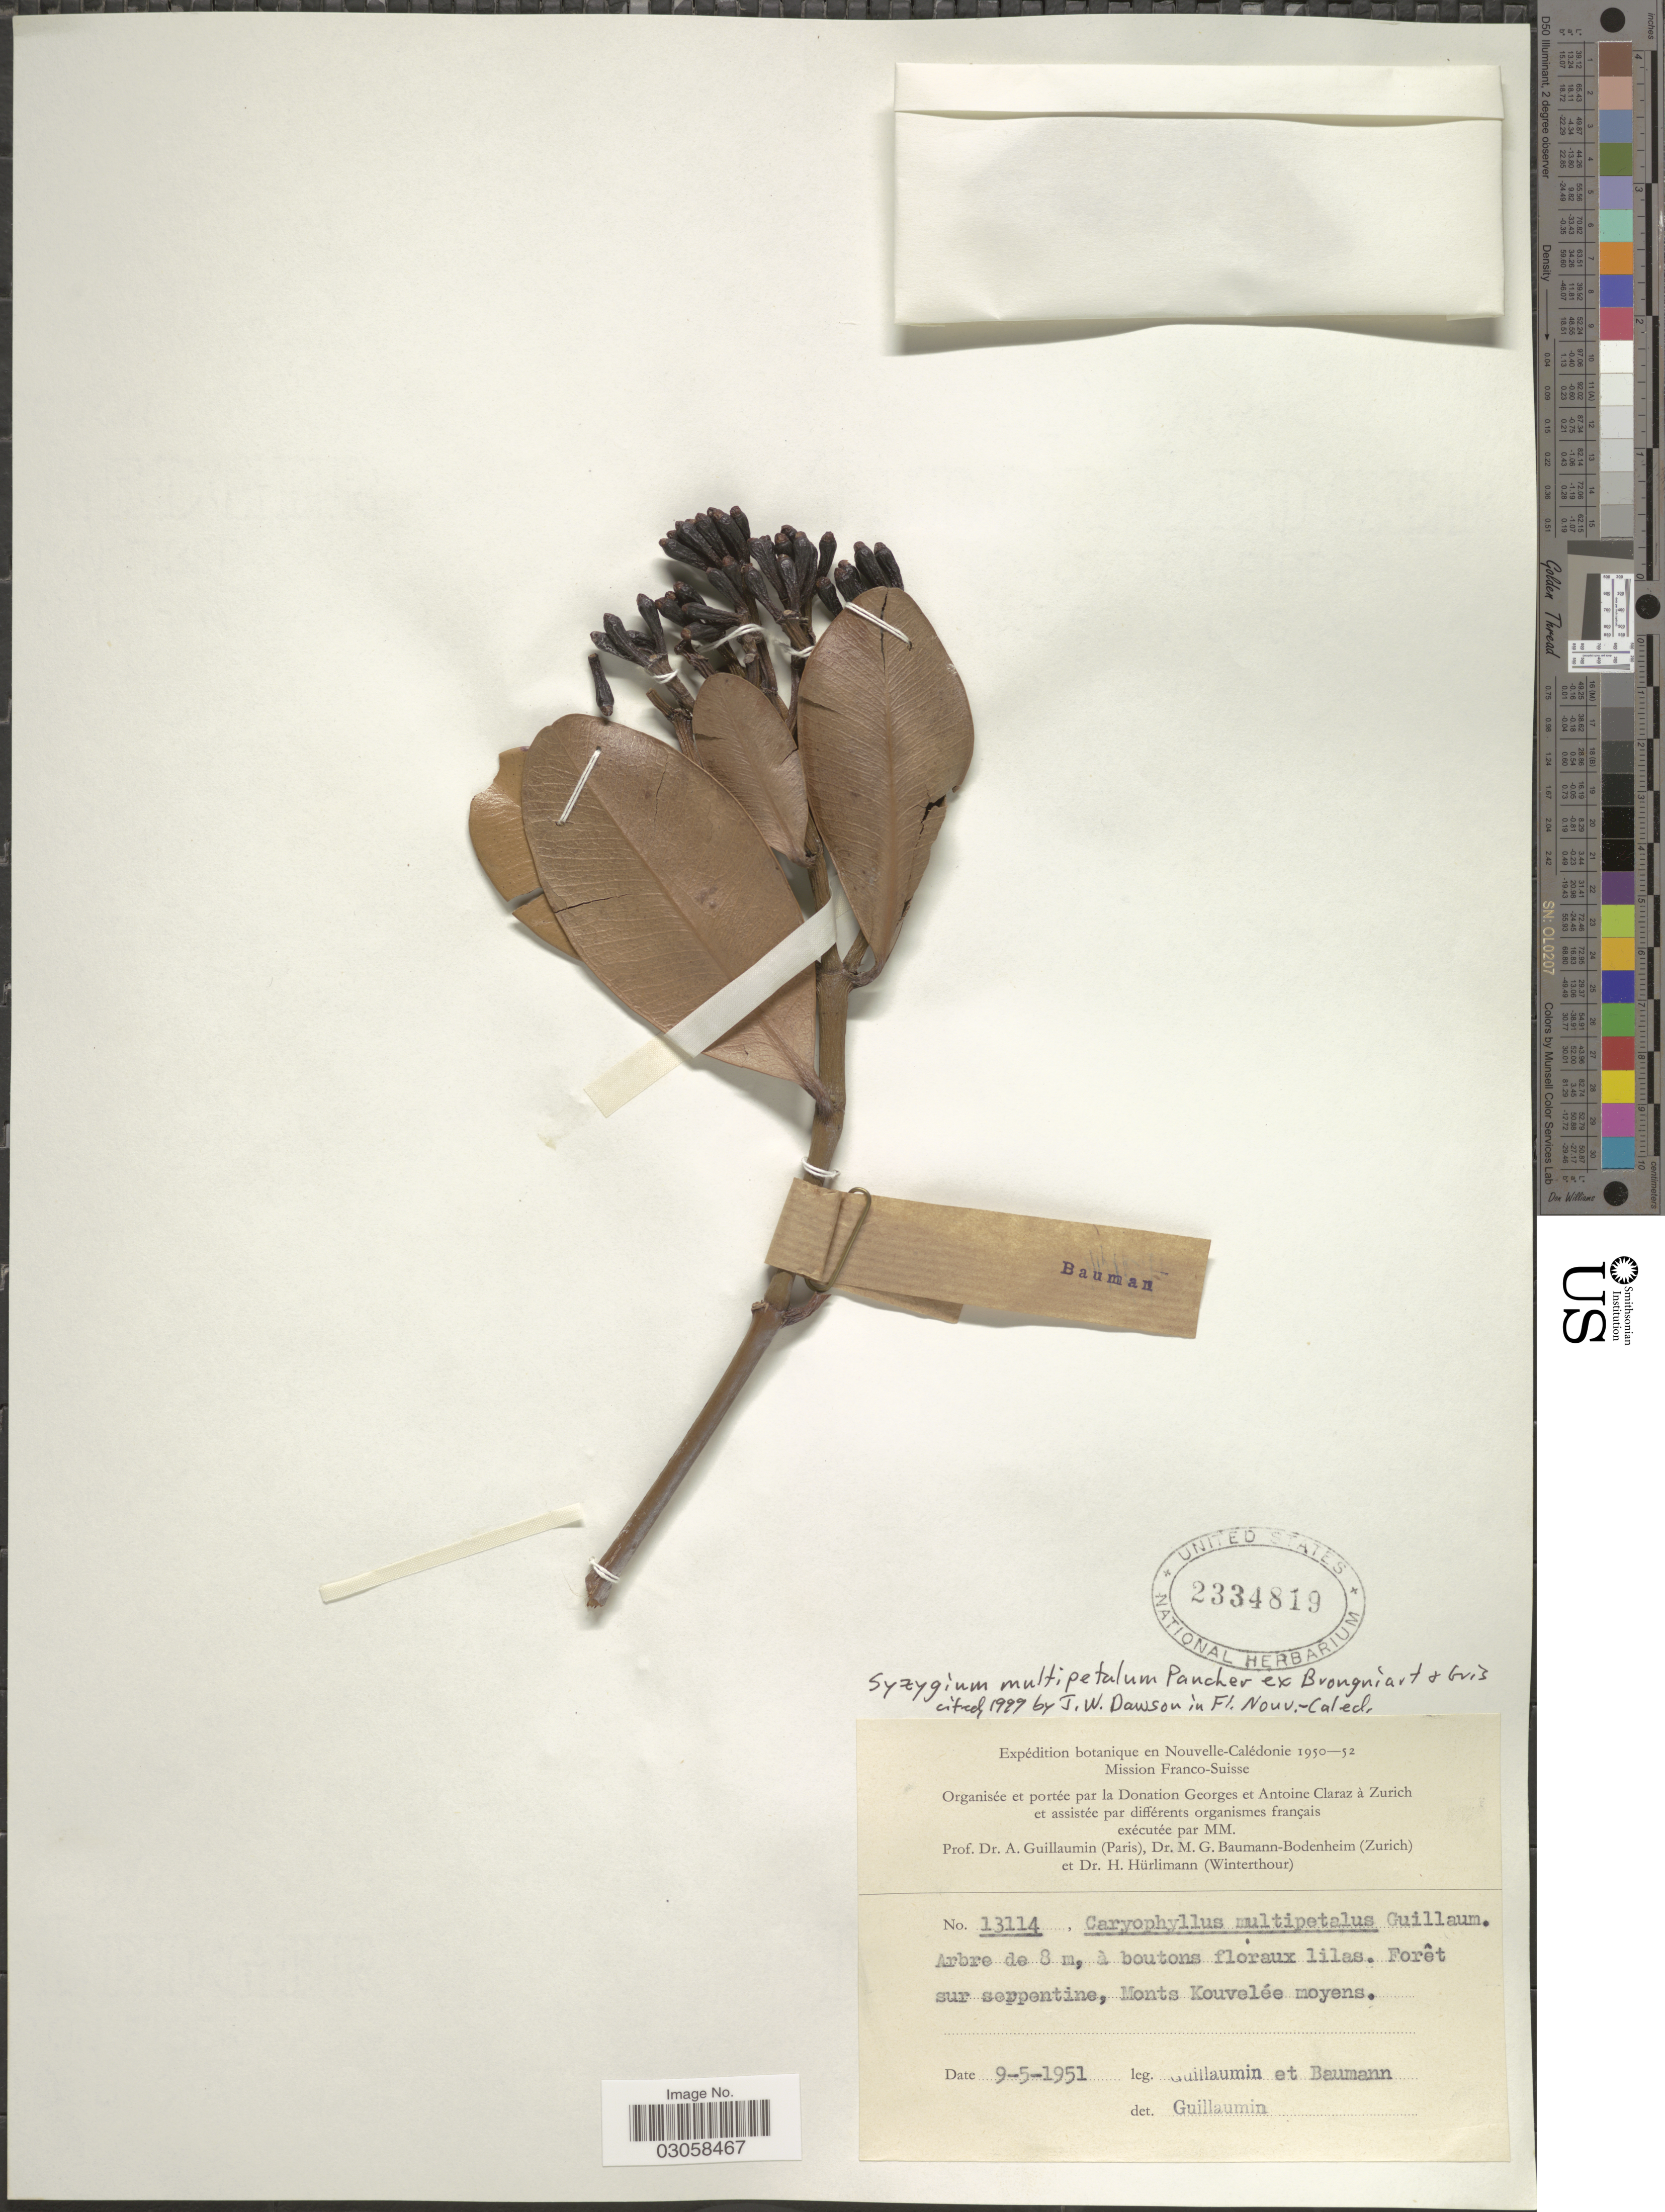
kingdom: Plantae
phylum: Tracheophyta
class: Magnoliopsida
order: Myrtales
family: Myrtaceae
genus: Syzygium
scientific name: Syzygium multipetalum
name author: Pancher ex Brongn. & Gris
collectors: A. Guillaumin & M. G. Baumann-Bodenheim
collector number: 13114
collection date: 1951-05-09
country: New Caledonia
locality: Nouvelle-Calédonie. Forêt sur serpentine, Monts Kouvelée moyens.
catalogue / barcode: US 2334819